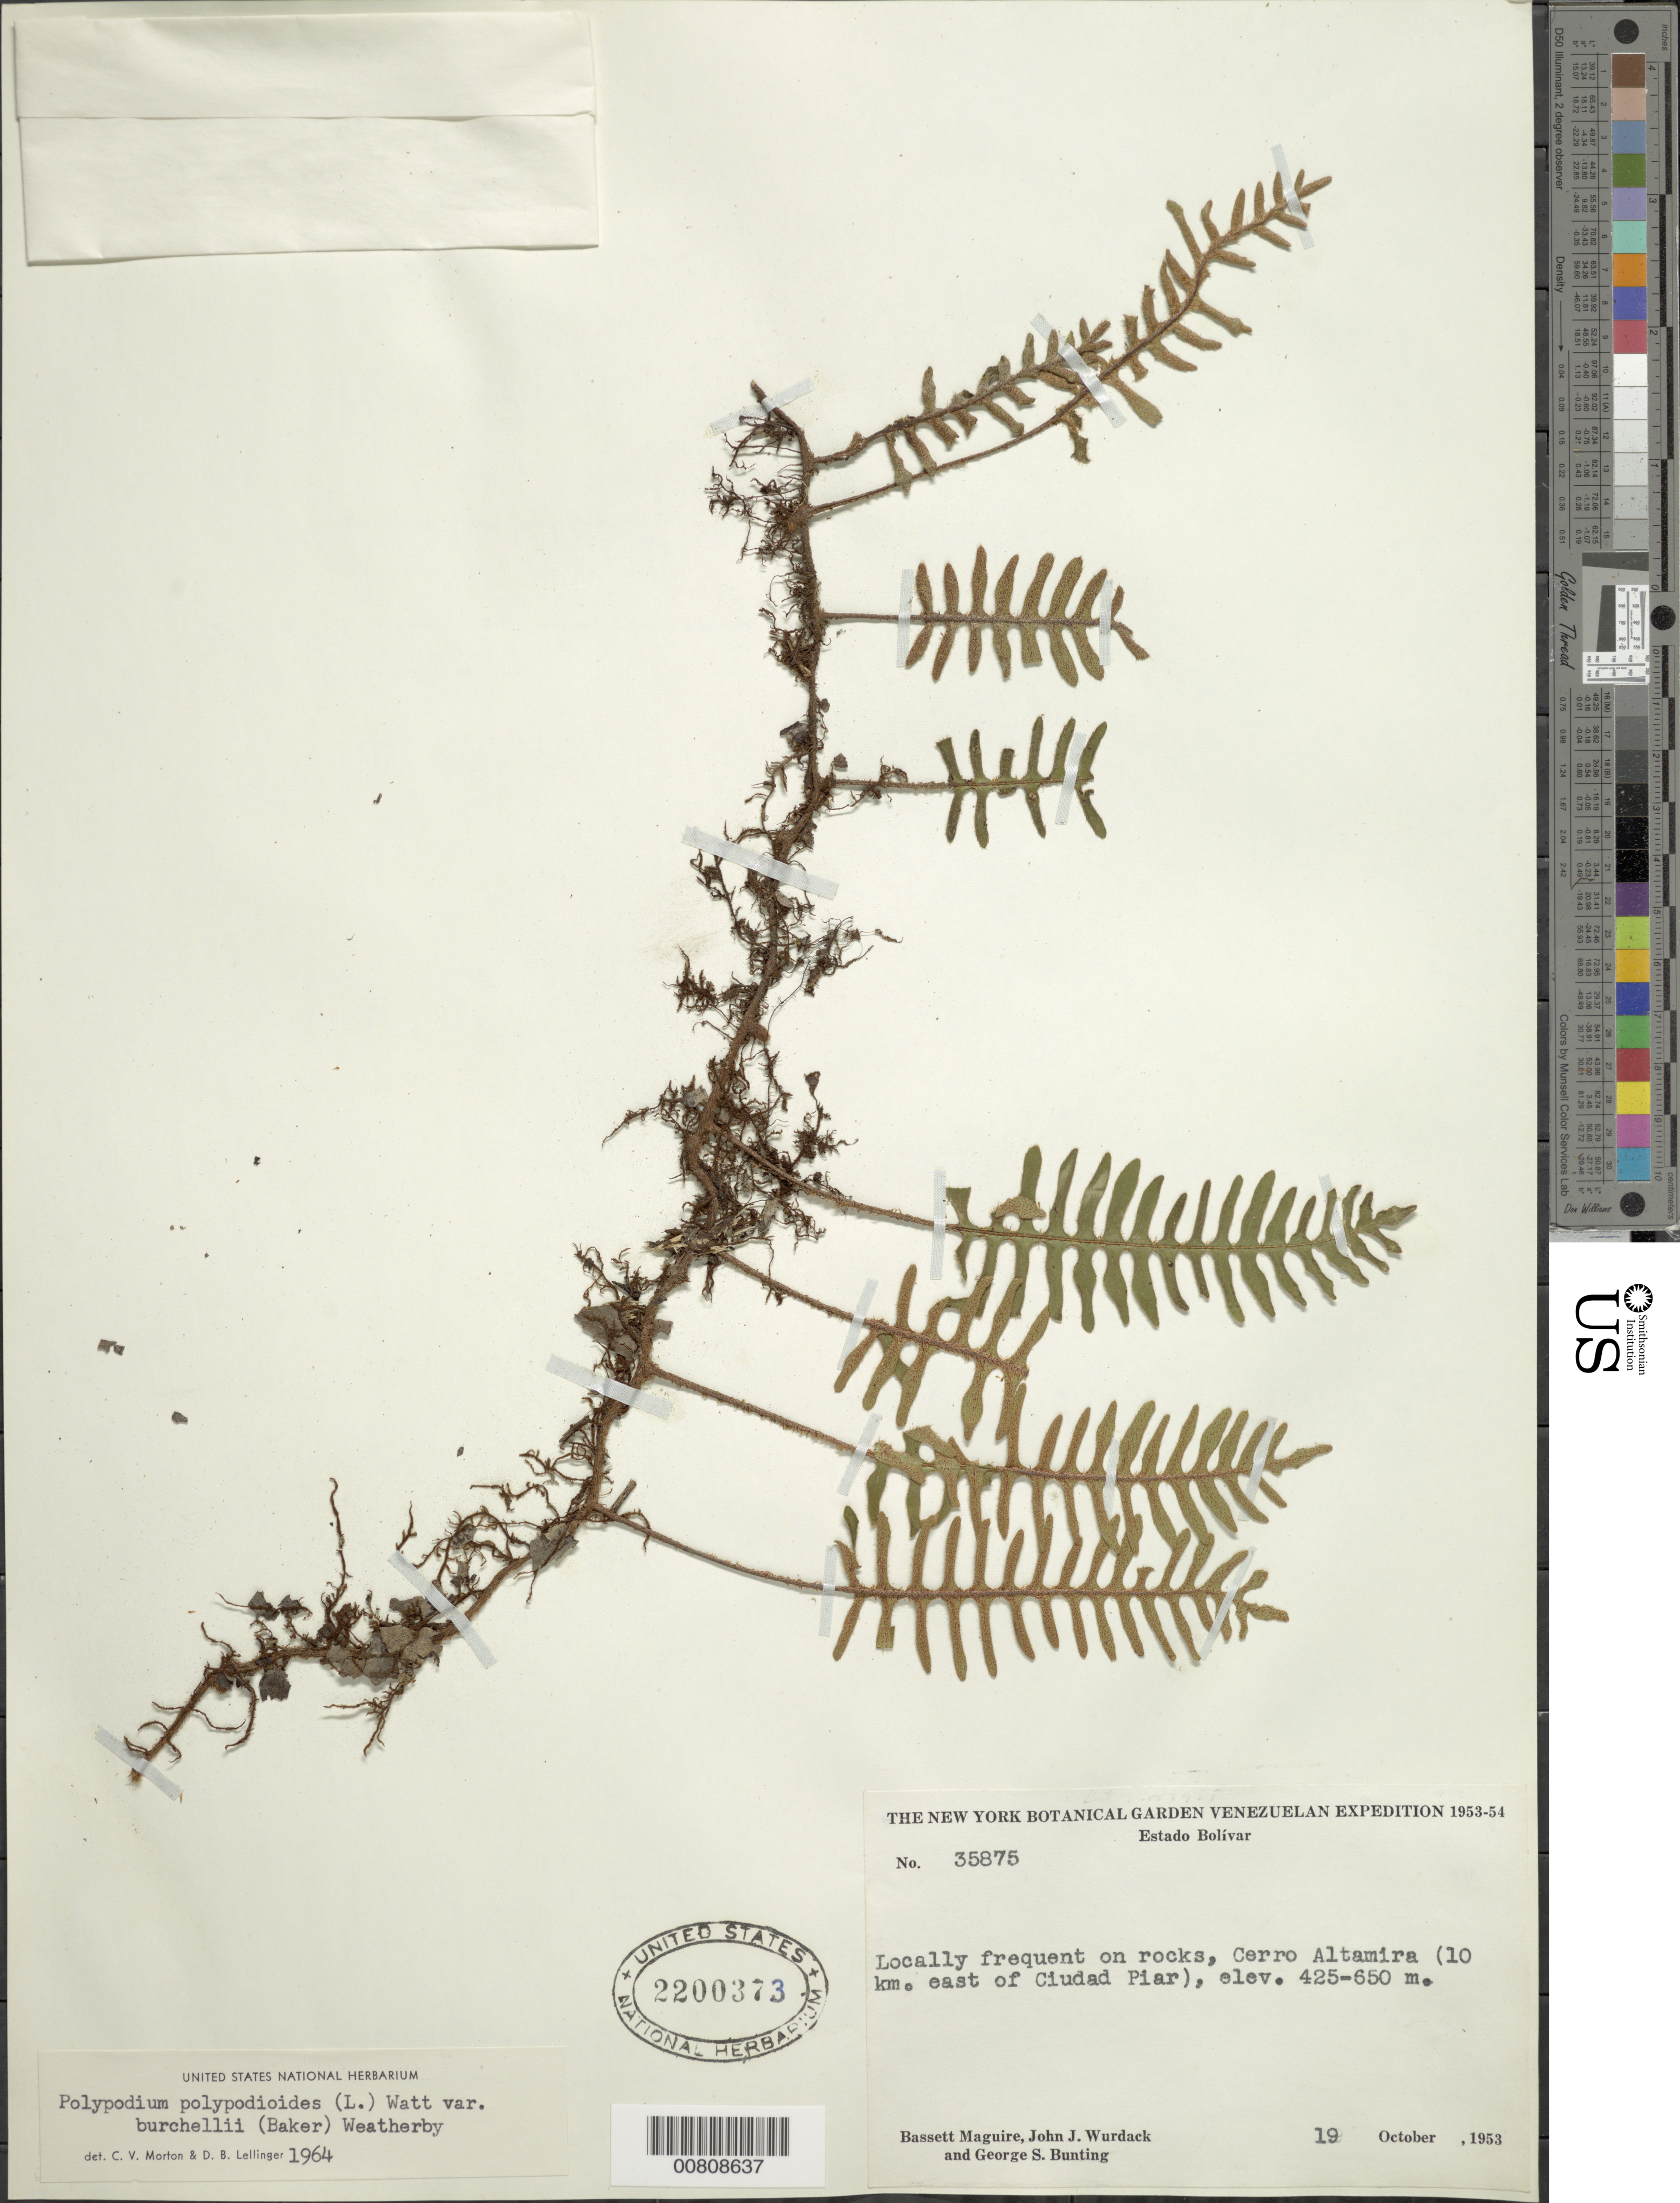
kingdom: Plantae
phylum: Tracheophyta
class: Polypodiopsida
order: Polypodiales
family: Polypodiaceae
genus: Pleopeltis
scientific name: Pleopeltis polypodioides var. burchellii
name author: (Baker) A.R. Sm.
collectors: B. Maguire, J. J. Wurdack & G. S. Bunting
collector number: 35875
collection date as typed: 19-Oct-53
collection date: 1953-10-19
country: Venezuela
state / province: Bolívar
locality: Cerro Altamira, 10 km E of Ciudad Piar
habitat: On rocks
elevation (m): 425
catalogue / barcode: US 2200373